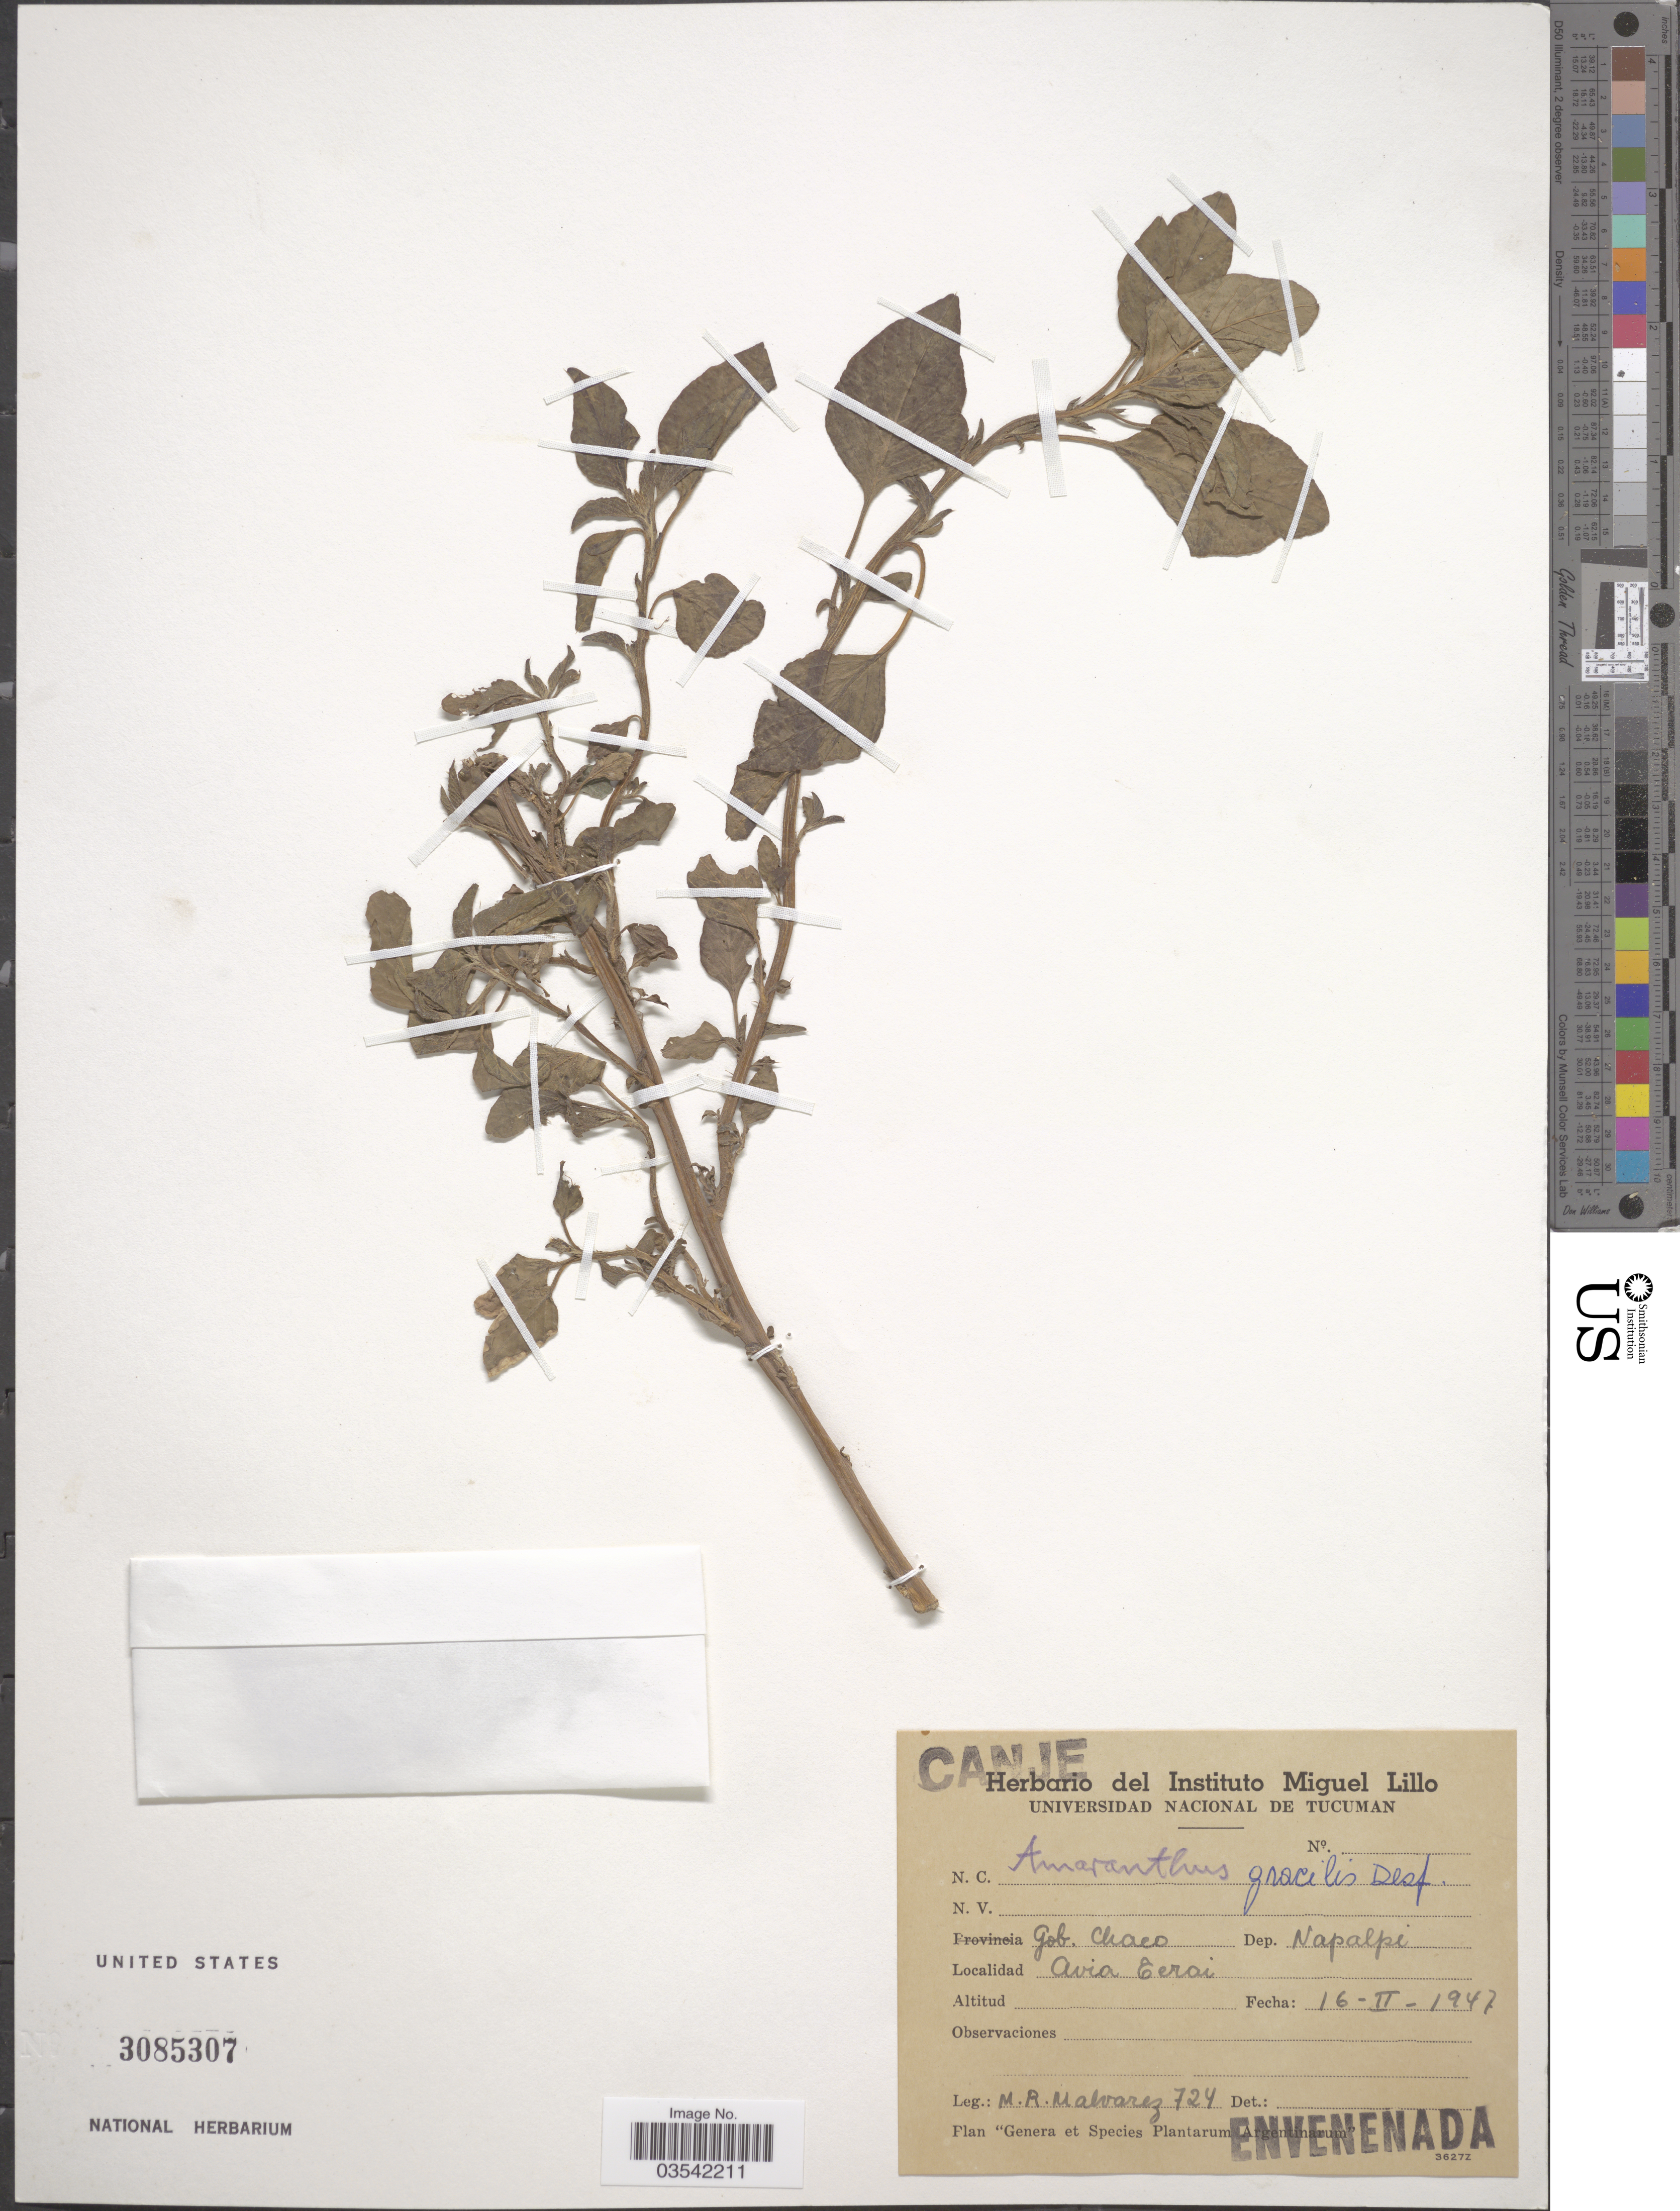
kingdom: Plantae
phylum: Tracheophyta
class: Magnoliopsida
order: Caryophyllales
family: Amaranthaceae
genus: Amaranthus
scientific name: Amaranthus viridis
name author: L.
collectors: M. Malvárez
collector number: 724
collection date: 1947-02-16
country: Argentina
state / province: Chaco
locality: Gob,. Chaco. Dep. Napalpi. Avia Terai.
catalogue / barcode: US 3085307